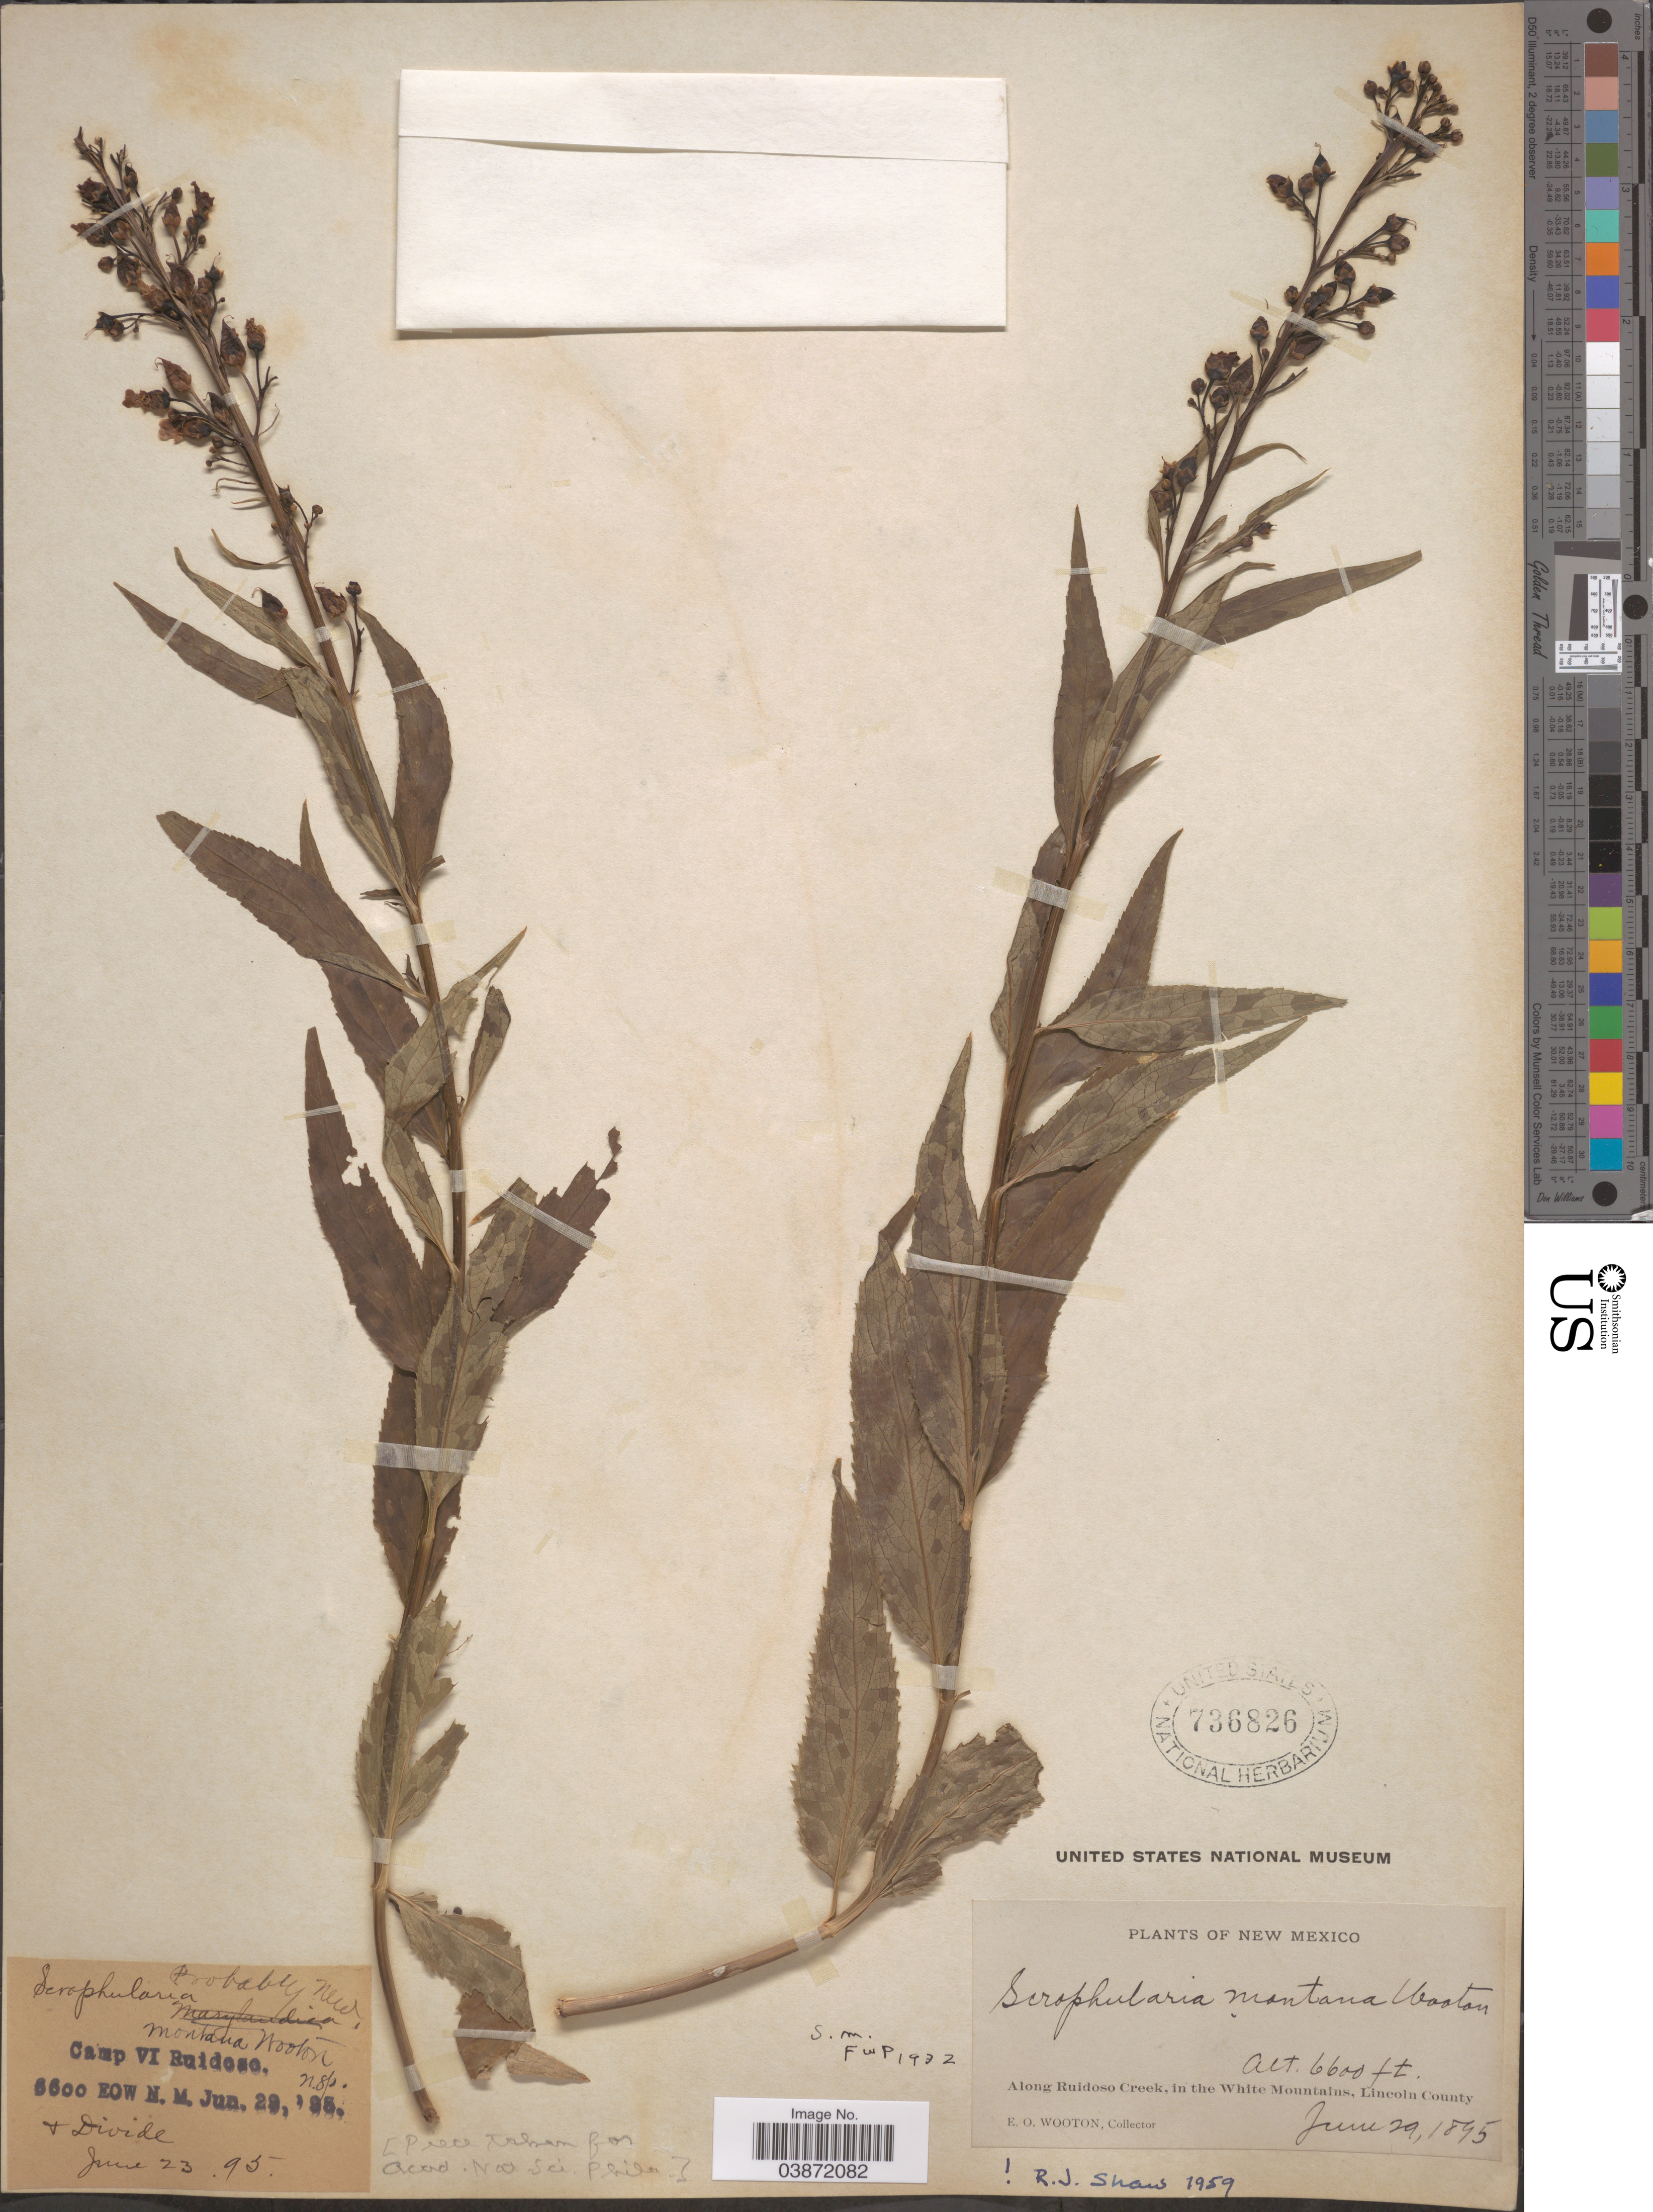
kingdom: Plantae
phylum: Tracheophyta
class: Magnoliopsida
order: Lamiales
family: Scrophulariaceae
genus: Scrophularia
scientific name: Scrophularia montana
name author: Wooton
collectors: E. O. Wooton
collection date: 1895-06-23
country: United States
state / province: New Mexico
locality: Camp VI Ruidoso. Along Ruidoso Creek, in the White Mountains, Lincoln County.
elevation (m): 2012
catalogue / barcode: US 736826